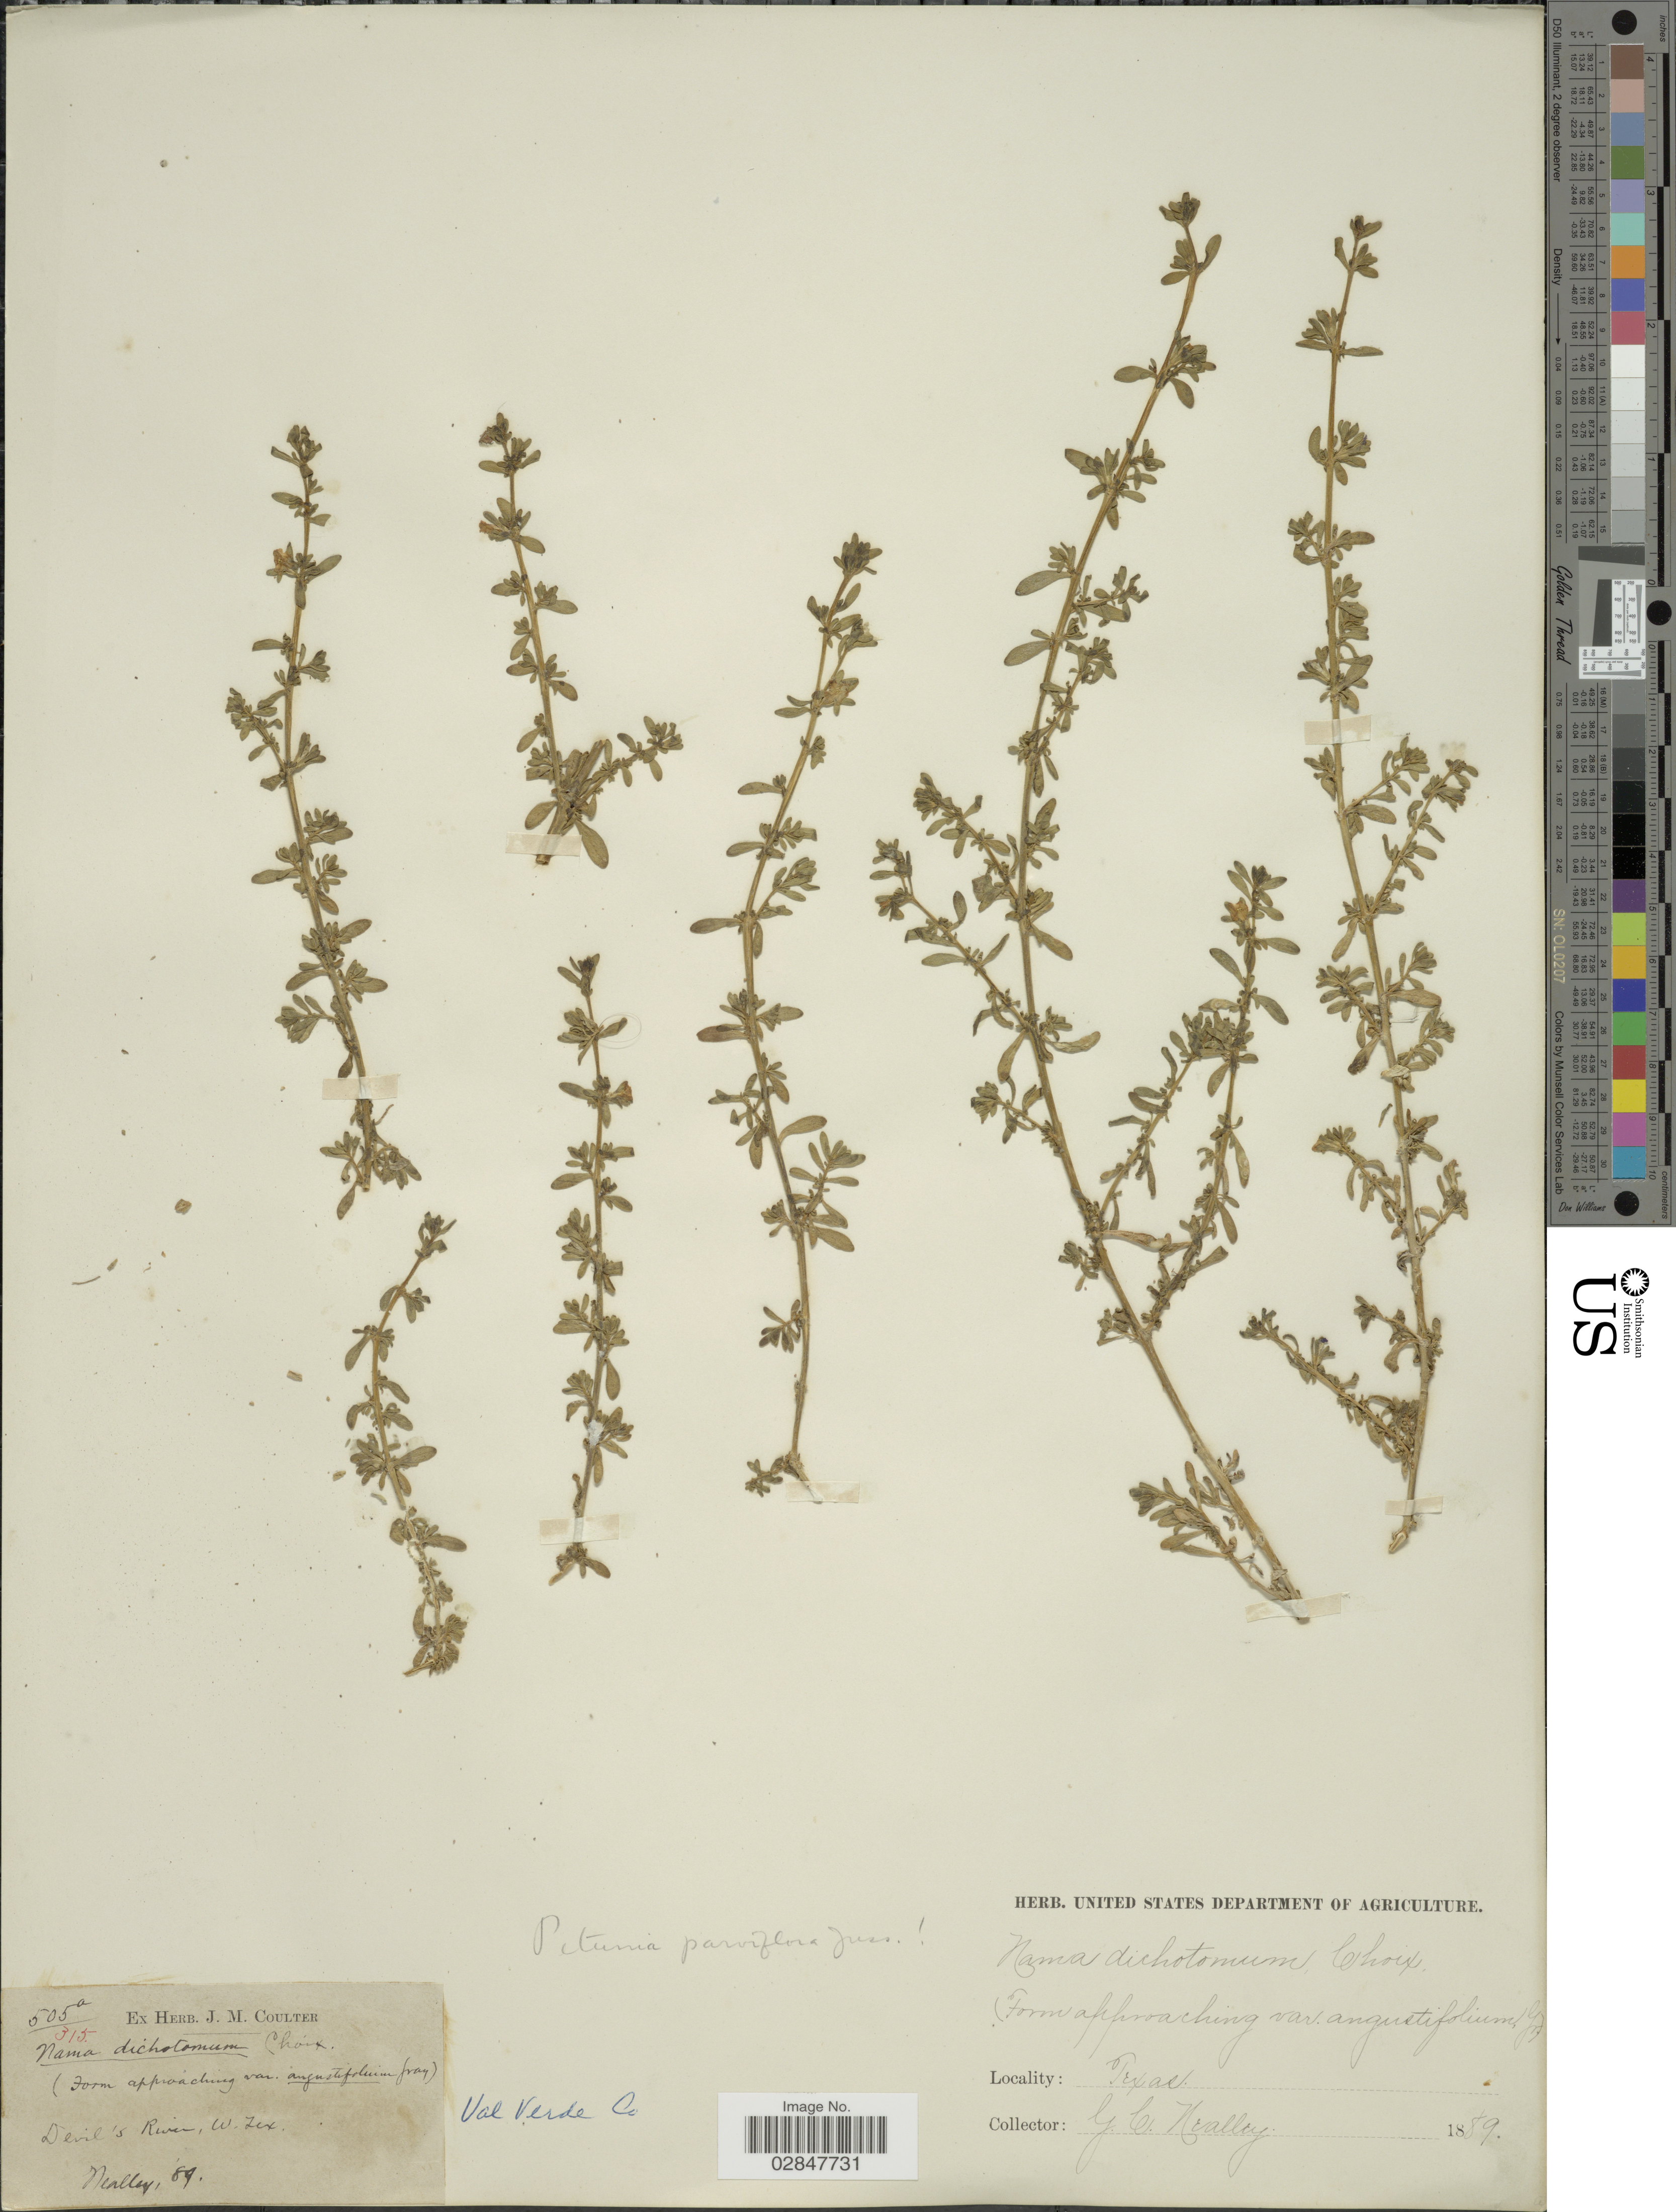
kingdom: Plantae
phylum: Tracheophyta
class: Magnoliopsida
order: Solanales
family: Solanaceae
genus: Petunia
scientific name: Petunia parviflora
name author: Juss.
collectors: G. Neally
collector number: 505a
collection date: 1889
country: United States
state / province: Texas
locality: Devil's River, W. Tex., Val Verde Co.